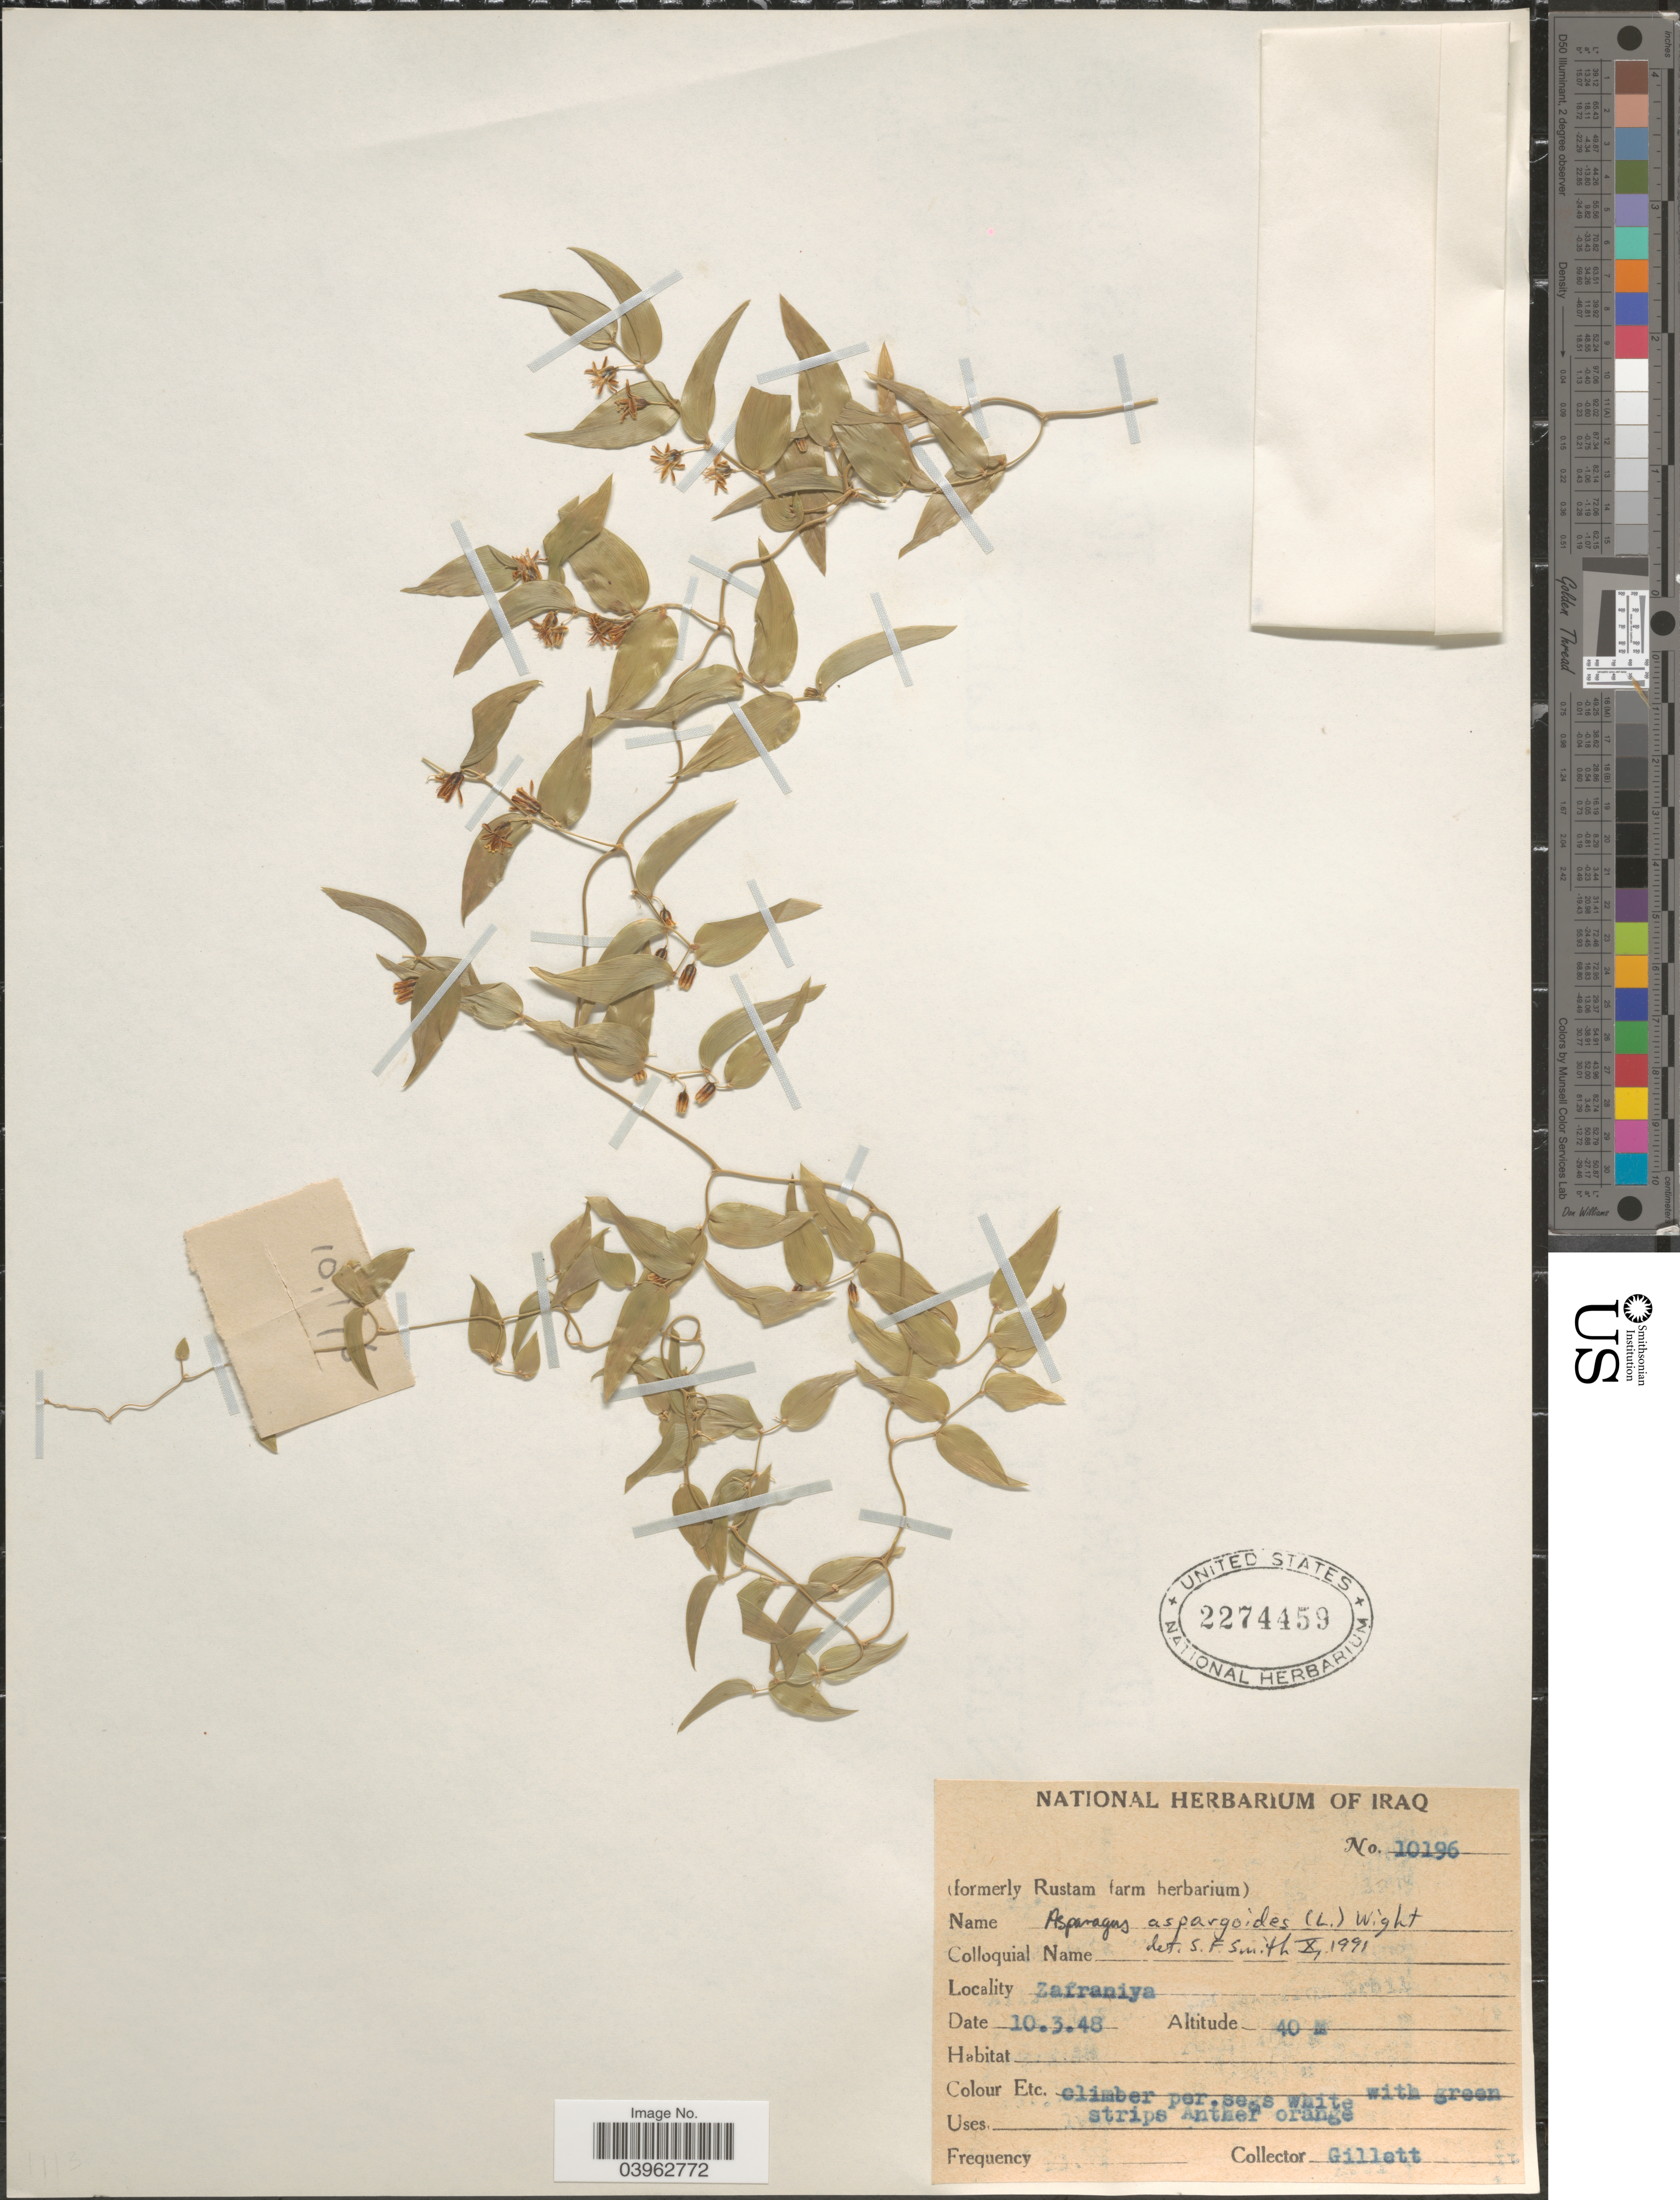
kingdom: Plantae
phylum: Tracheophyta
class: Liliopsida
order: Asparagales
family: Asparagaceae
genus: Asparagus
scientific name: Asparagus asparagoides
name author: (L.) Druce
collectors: Gillett, --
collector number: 10196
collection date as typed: Transcribed d/m/y: 10/3/48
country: Iraq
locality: Zafraniya.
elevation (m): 40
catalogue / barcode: US 2274459